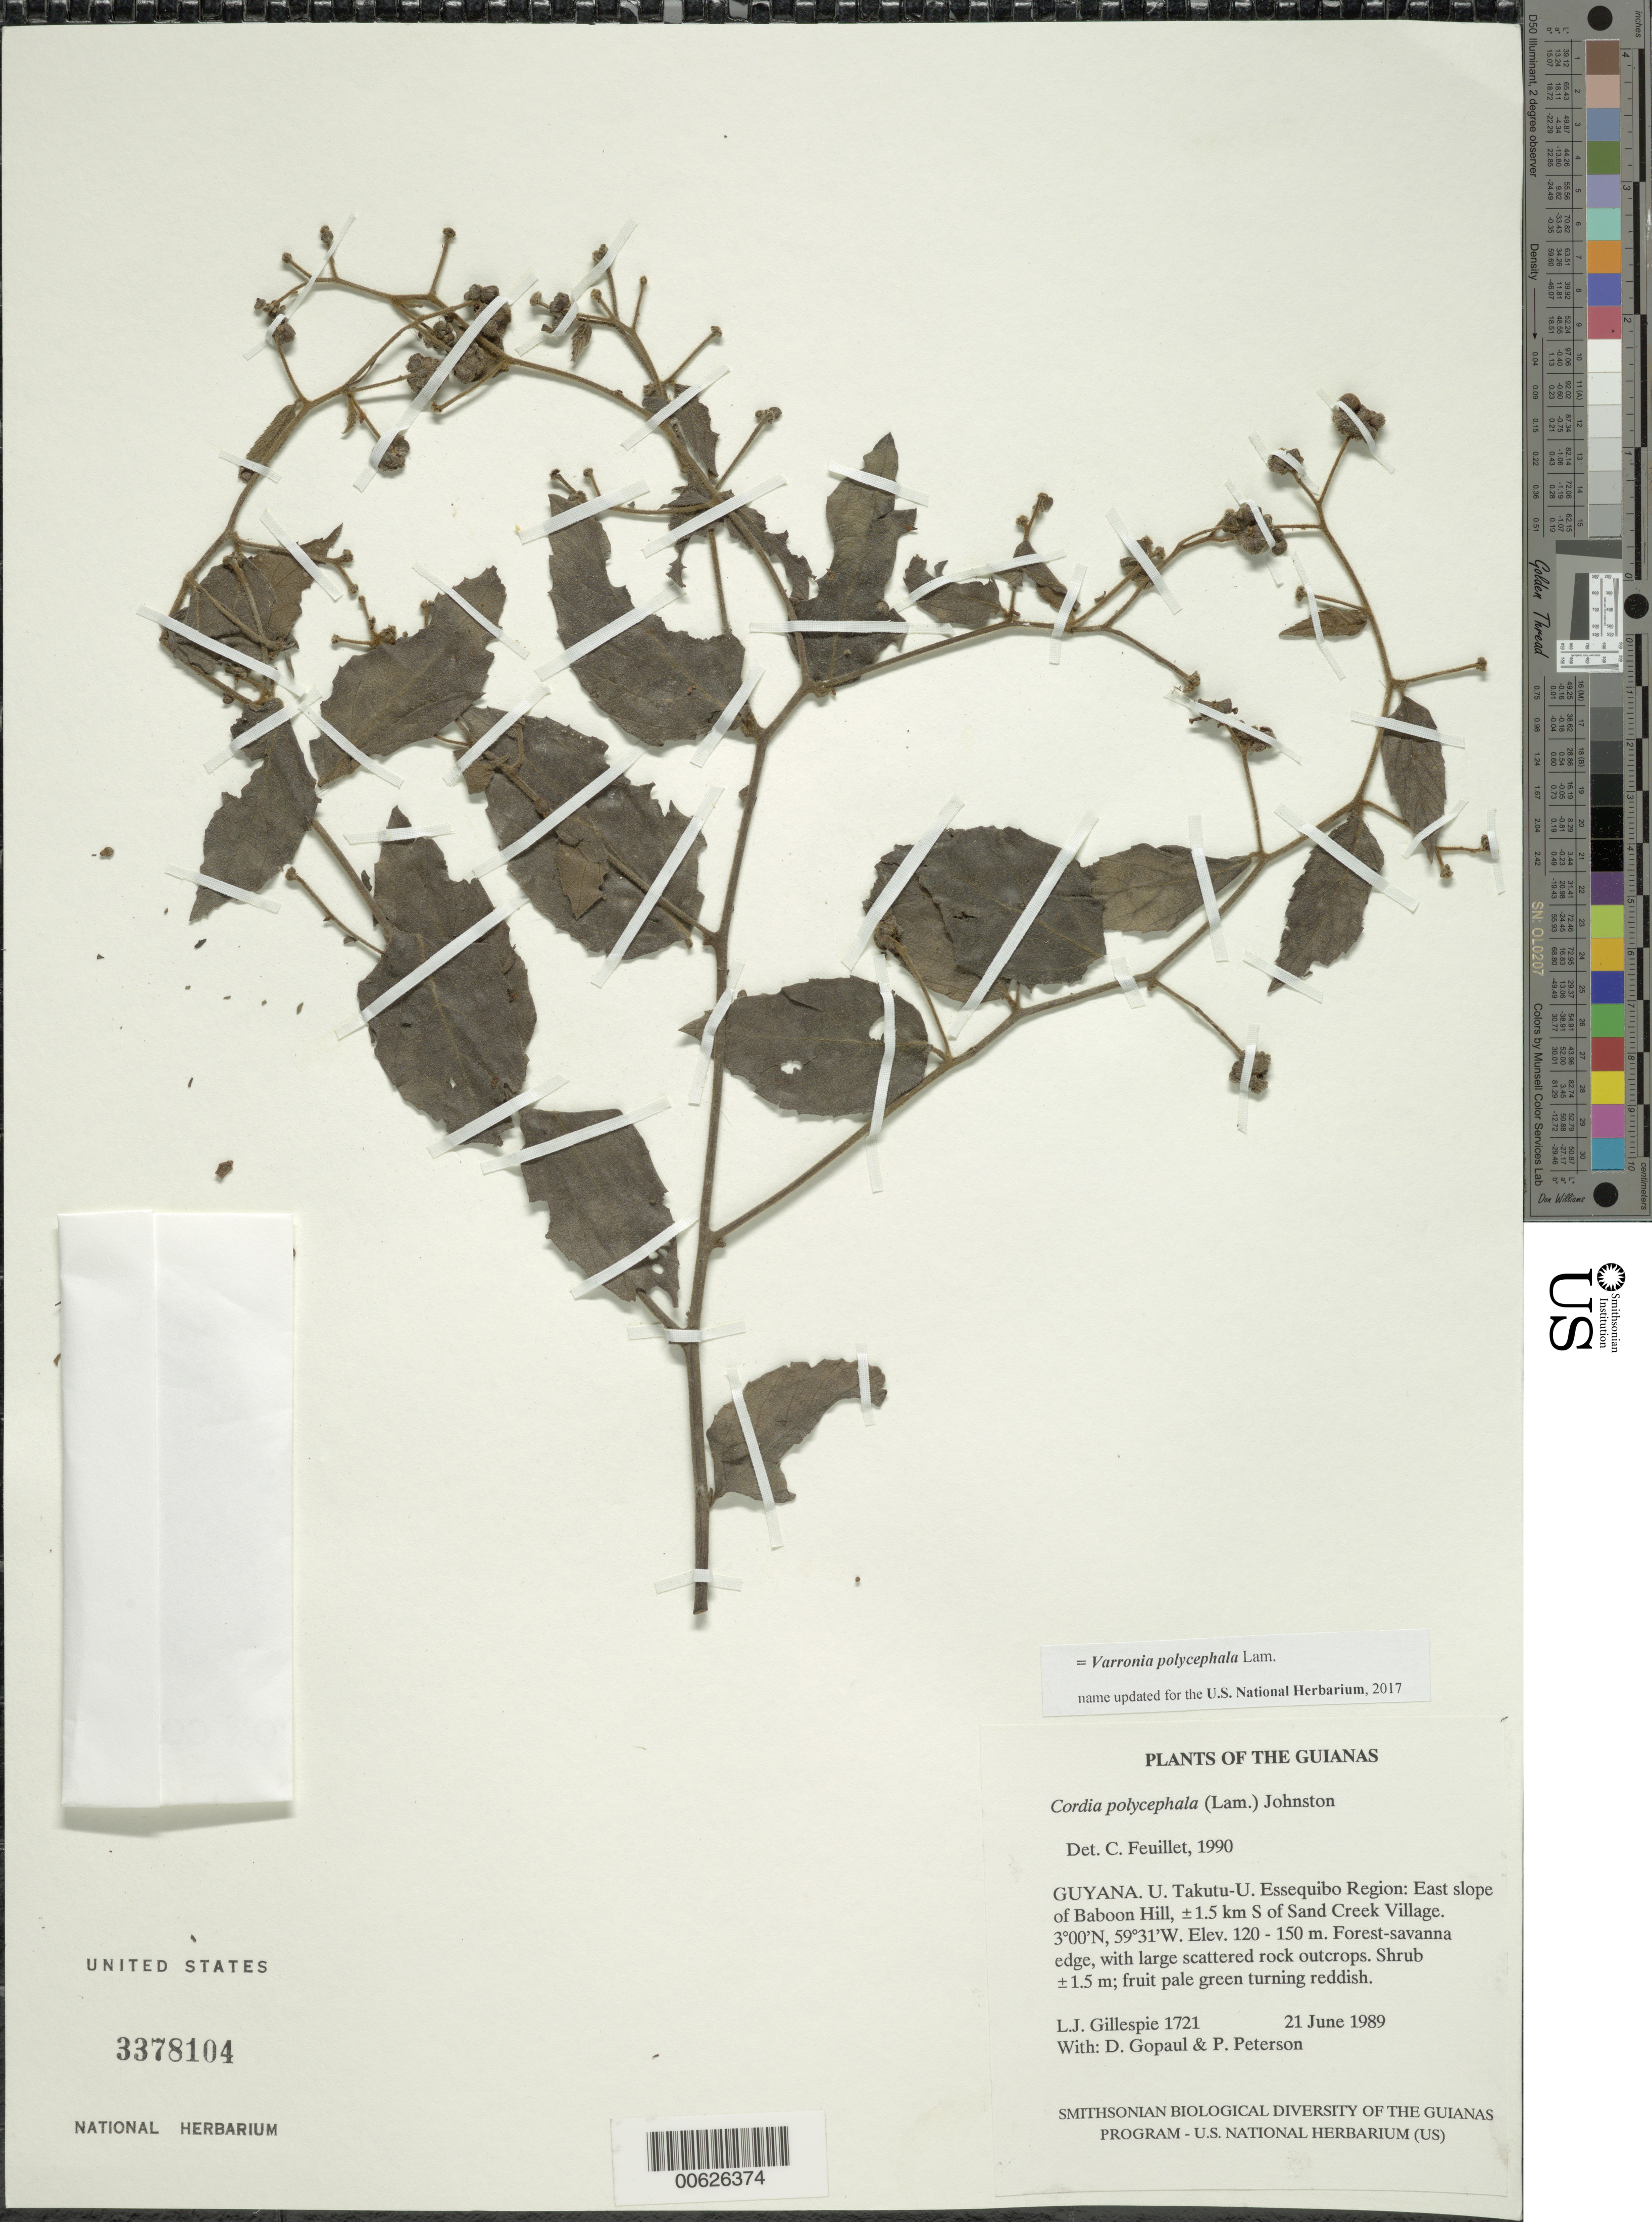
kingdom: Plantae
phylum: Tracheophyta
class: Magnoliopsida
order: Boraginales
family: Cordiaceae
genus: Varronia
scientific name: Varronia polycephala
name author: Lam.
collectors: L. J. Gillespie, D. Gopaul & P. M. Peterson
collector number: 1721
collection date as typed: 21 June 1989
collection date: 1989-06-21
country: Guyana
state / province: U. Takutu-U. Essequibo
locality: Baboon Hill, ±1.5 km S of Sand Creek Village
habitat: East slope. Forest-savanna edge, with large scattered rock outcrops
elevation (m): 120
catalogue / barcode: US 3378104